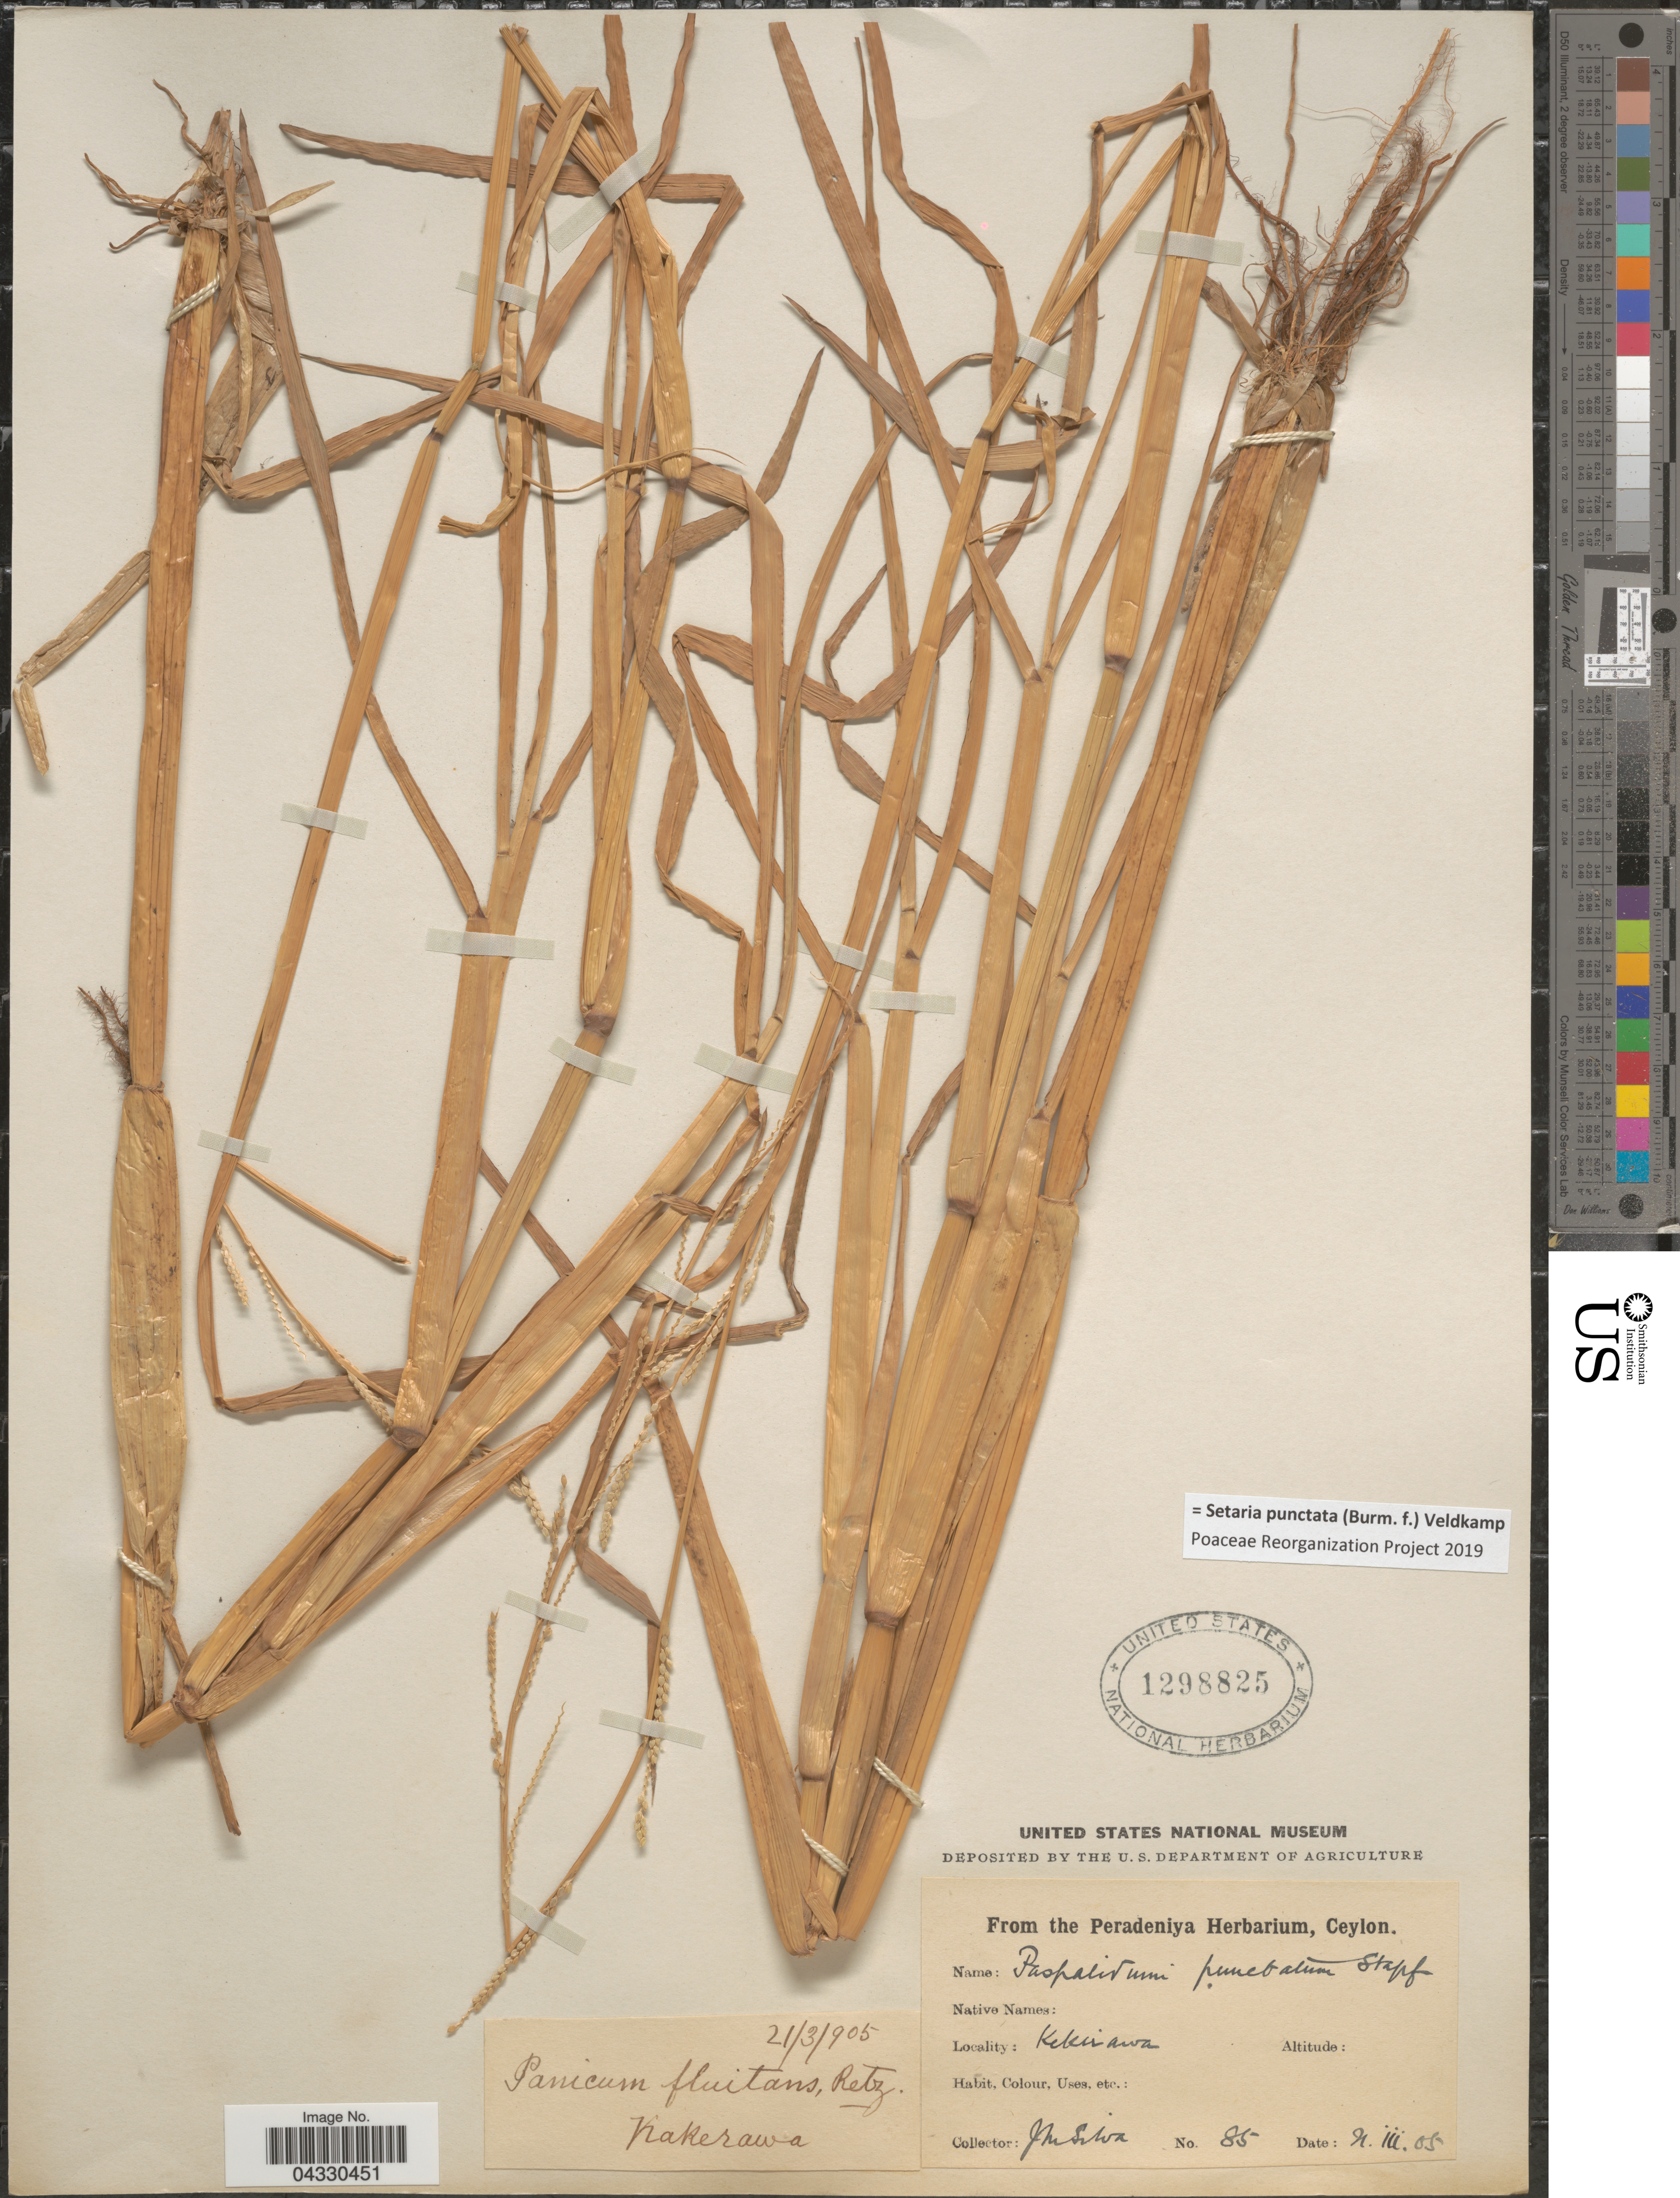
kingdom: Plantae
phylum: Tracheophyta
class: Liliopsida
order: Poales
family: Poaceae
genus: Setaria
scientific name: Setaria punctata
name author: (Burm. f.) Veldkamp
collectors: J. M. Silva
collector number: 85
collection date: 1905-03-21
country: Sri Lanka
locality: Kakerawa.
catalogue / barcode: US 1298825